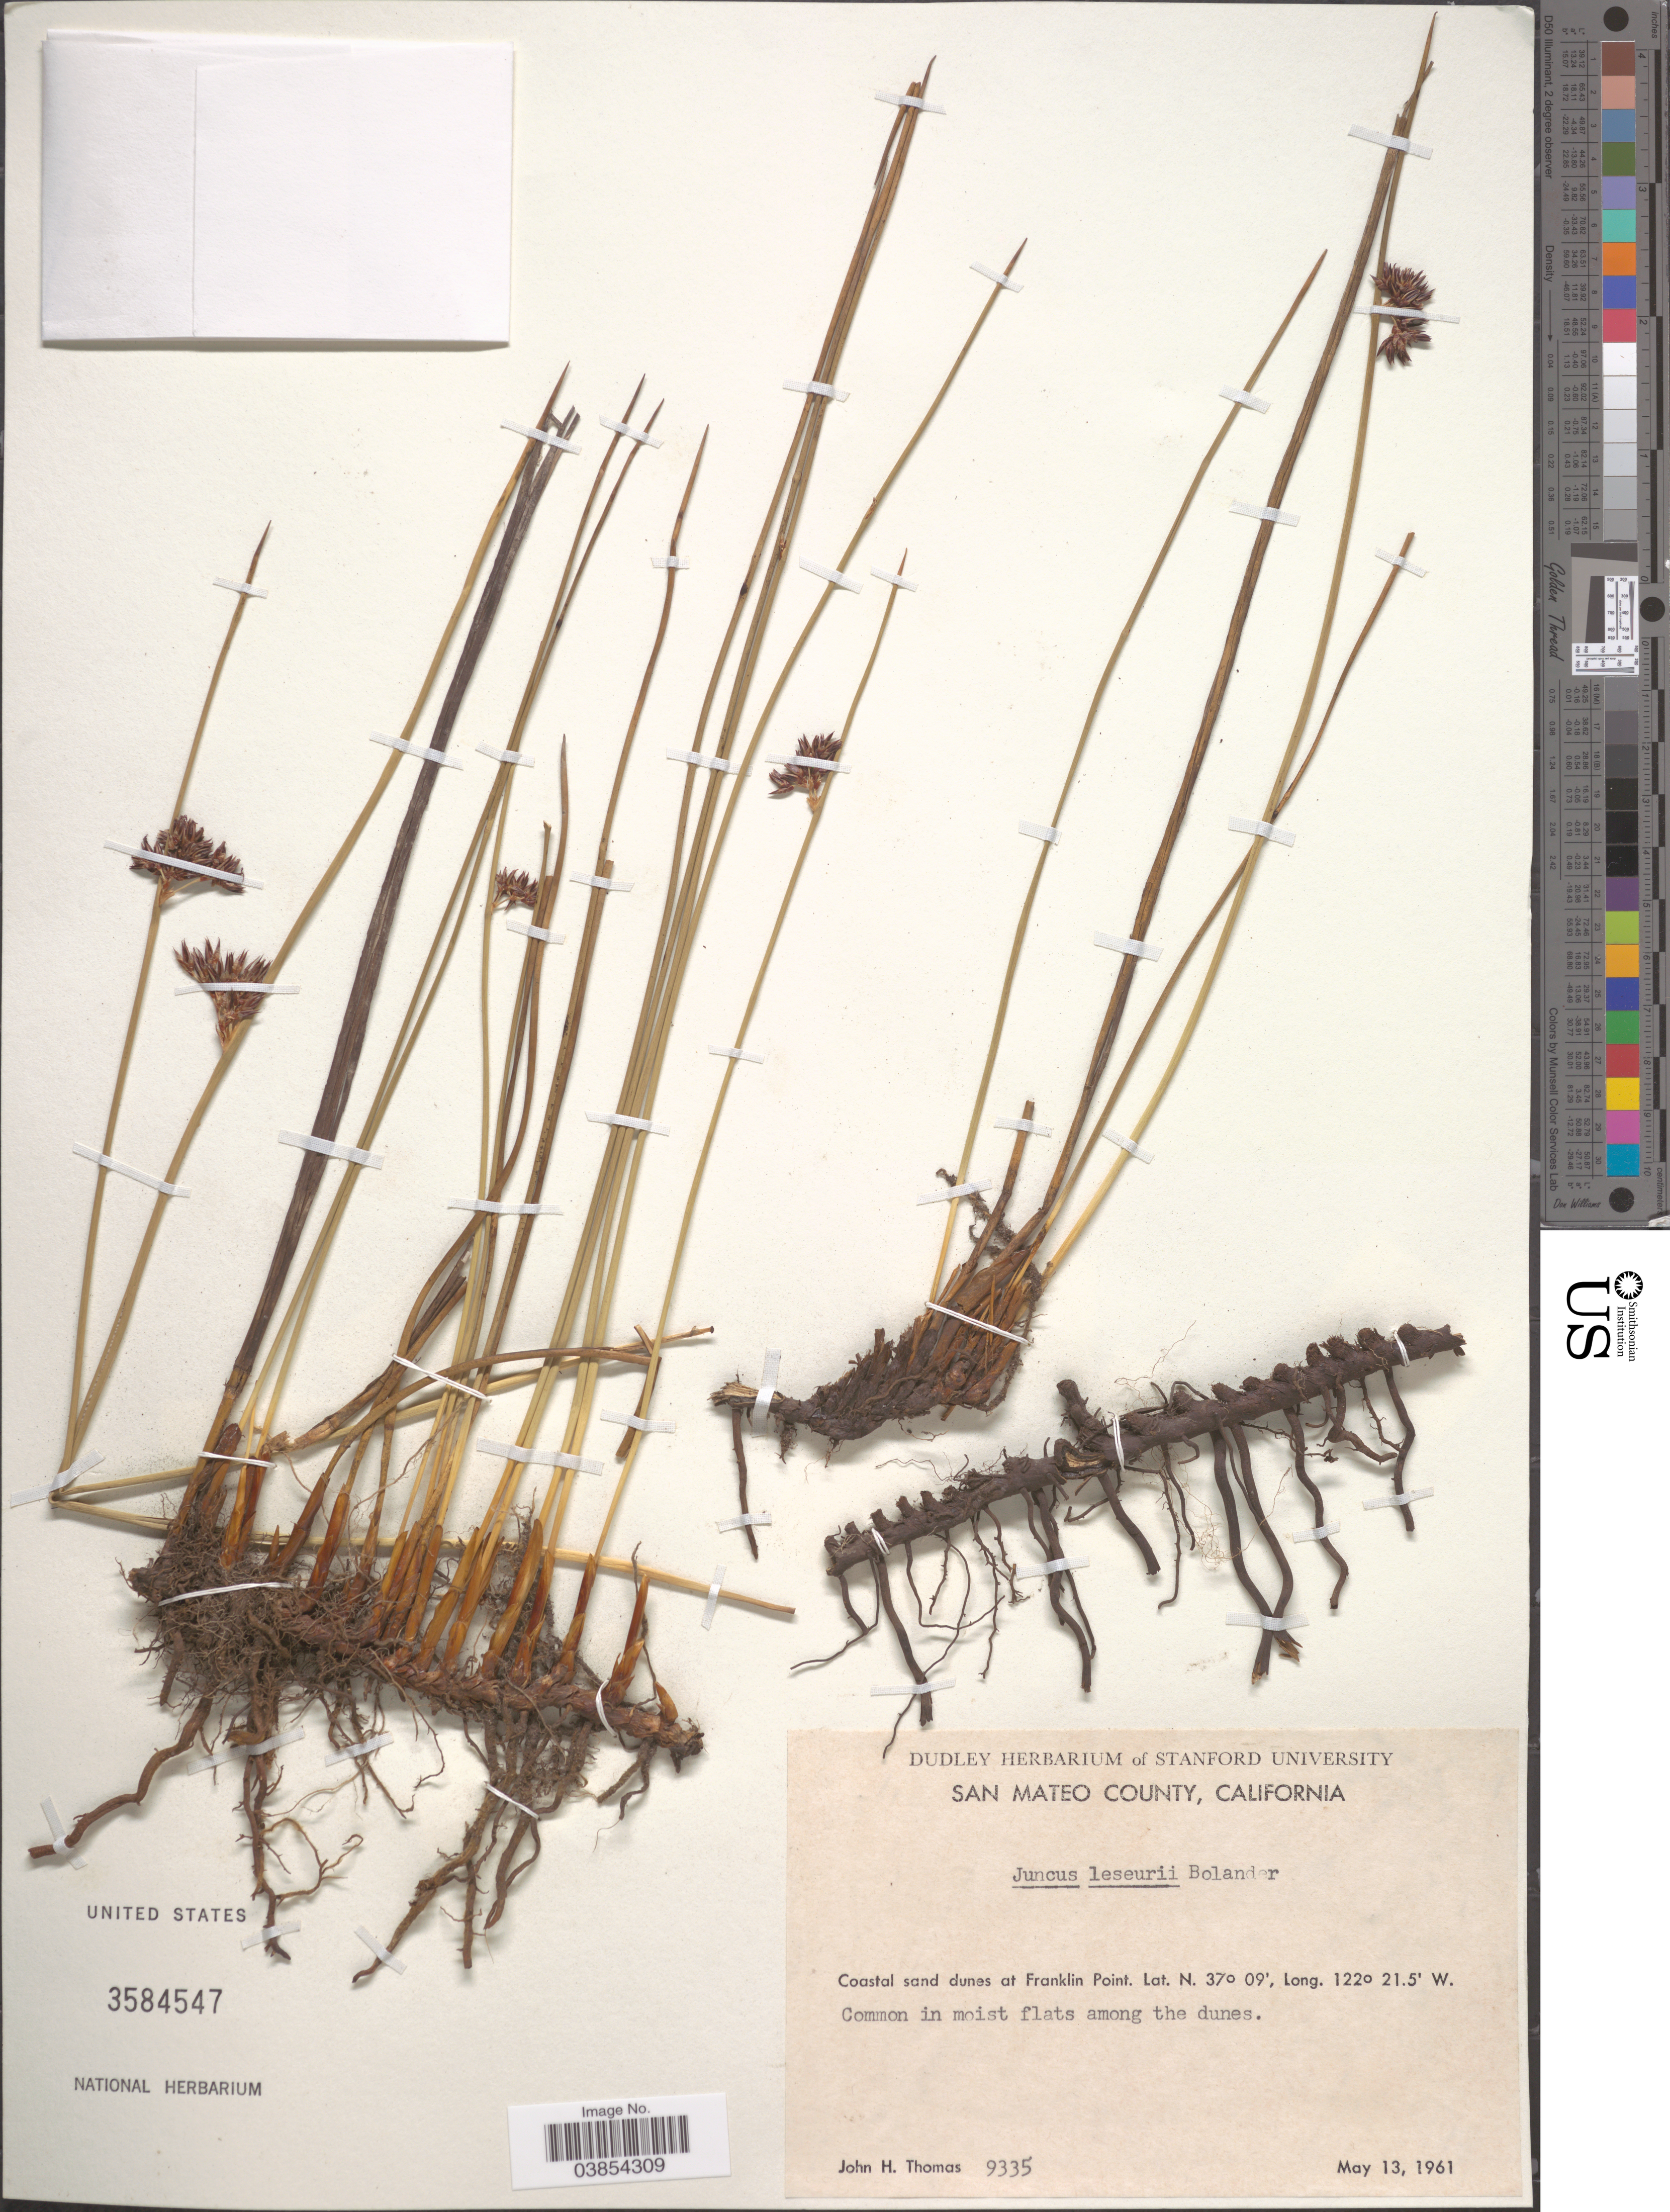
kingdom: Plantae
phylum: Tracheophyta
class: Liliopsida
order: Poales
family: Juncaceae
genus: Juncus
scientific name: Juncus lesueurii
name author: Bol.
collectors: J. H. Thomas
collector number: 9335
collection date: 1961-05-13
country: United States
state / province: California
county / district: San Mateo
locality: San Mateo County. Coastal sand dunes at Franklin Point.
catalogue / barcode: US 3584547